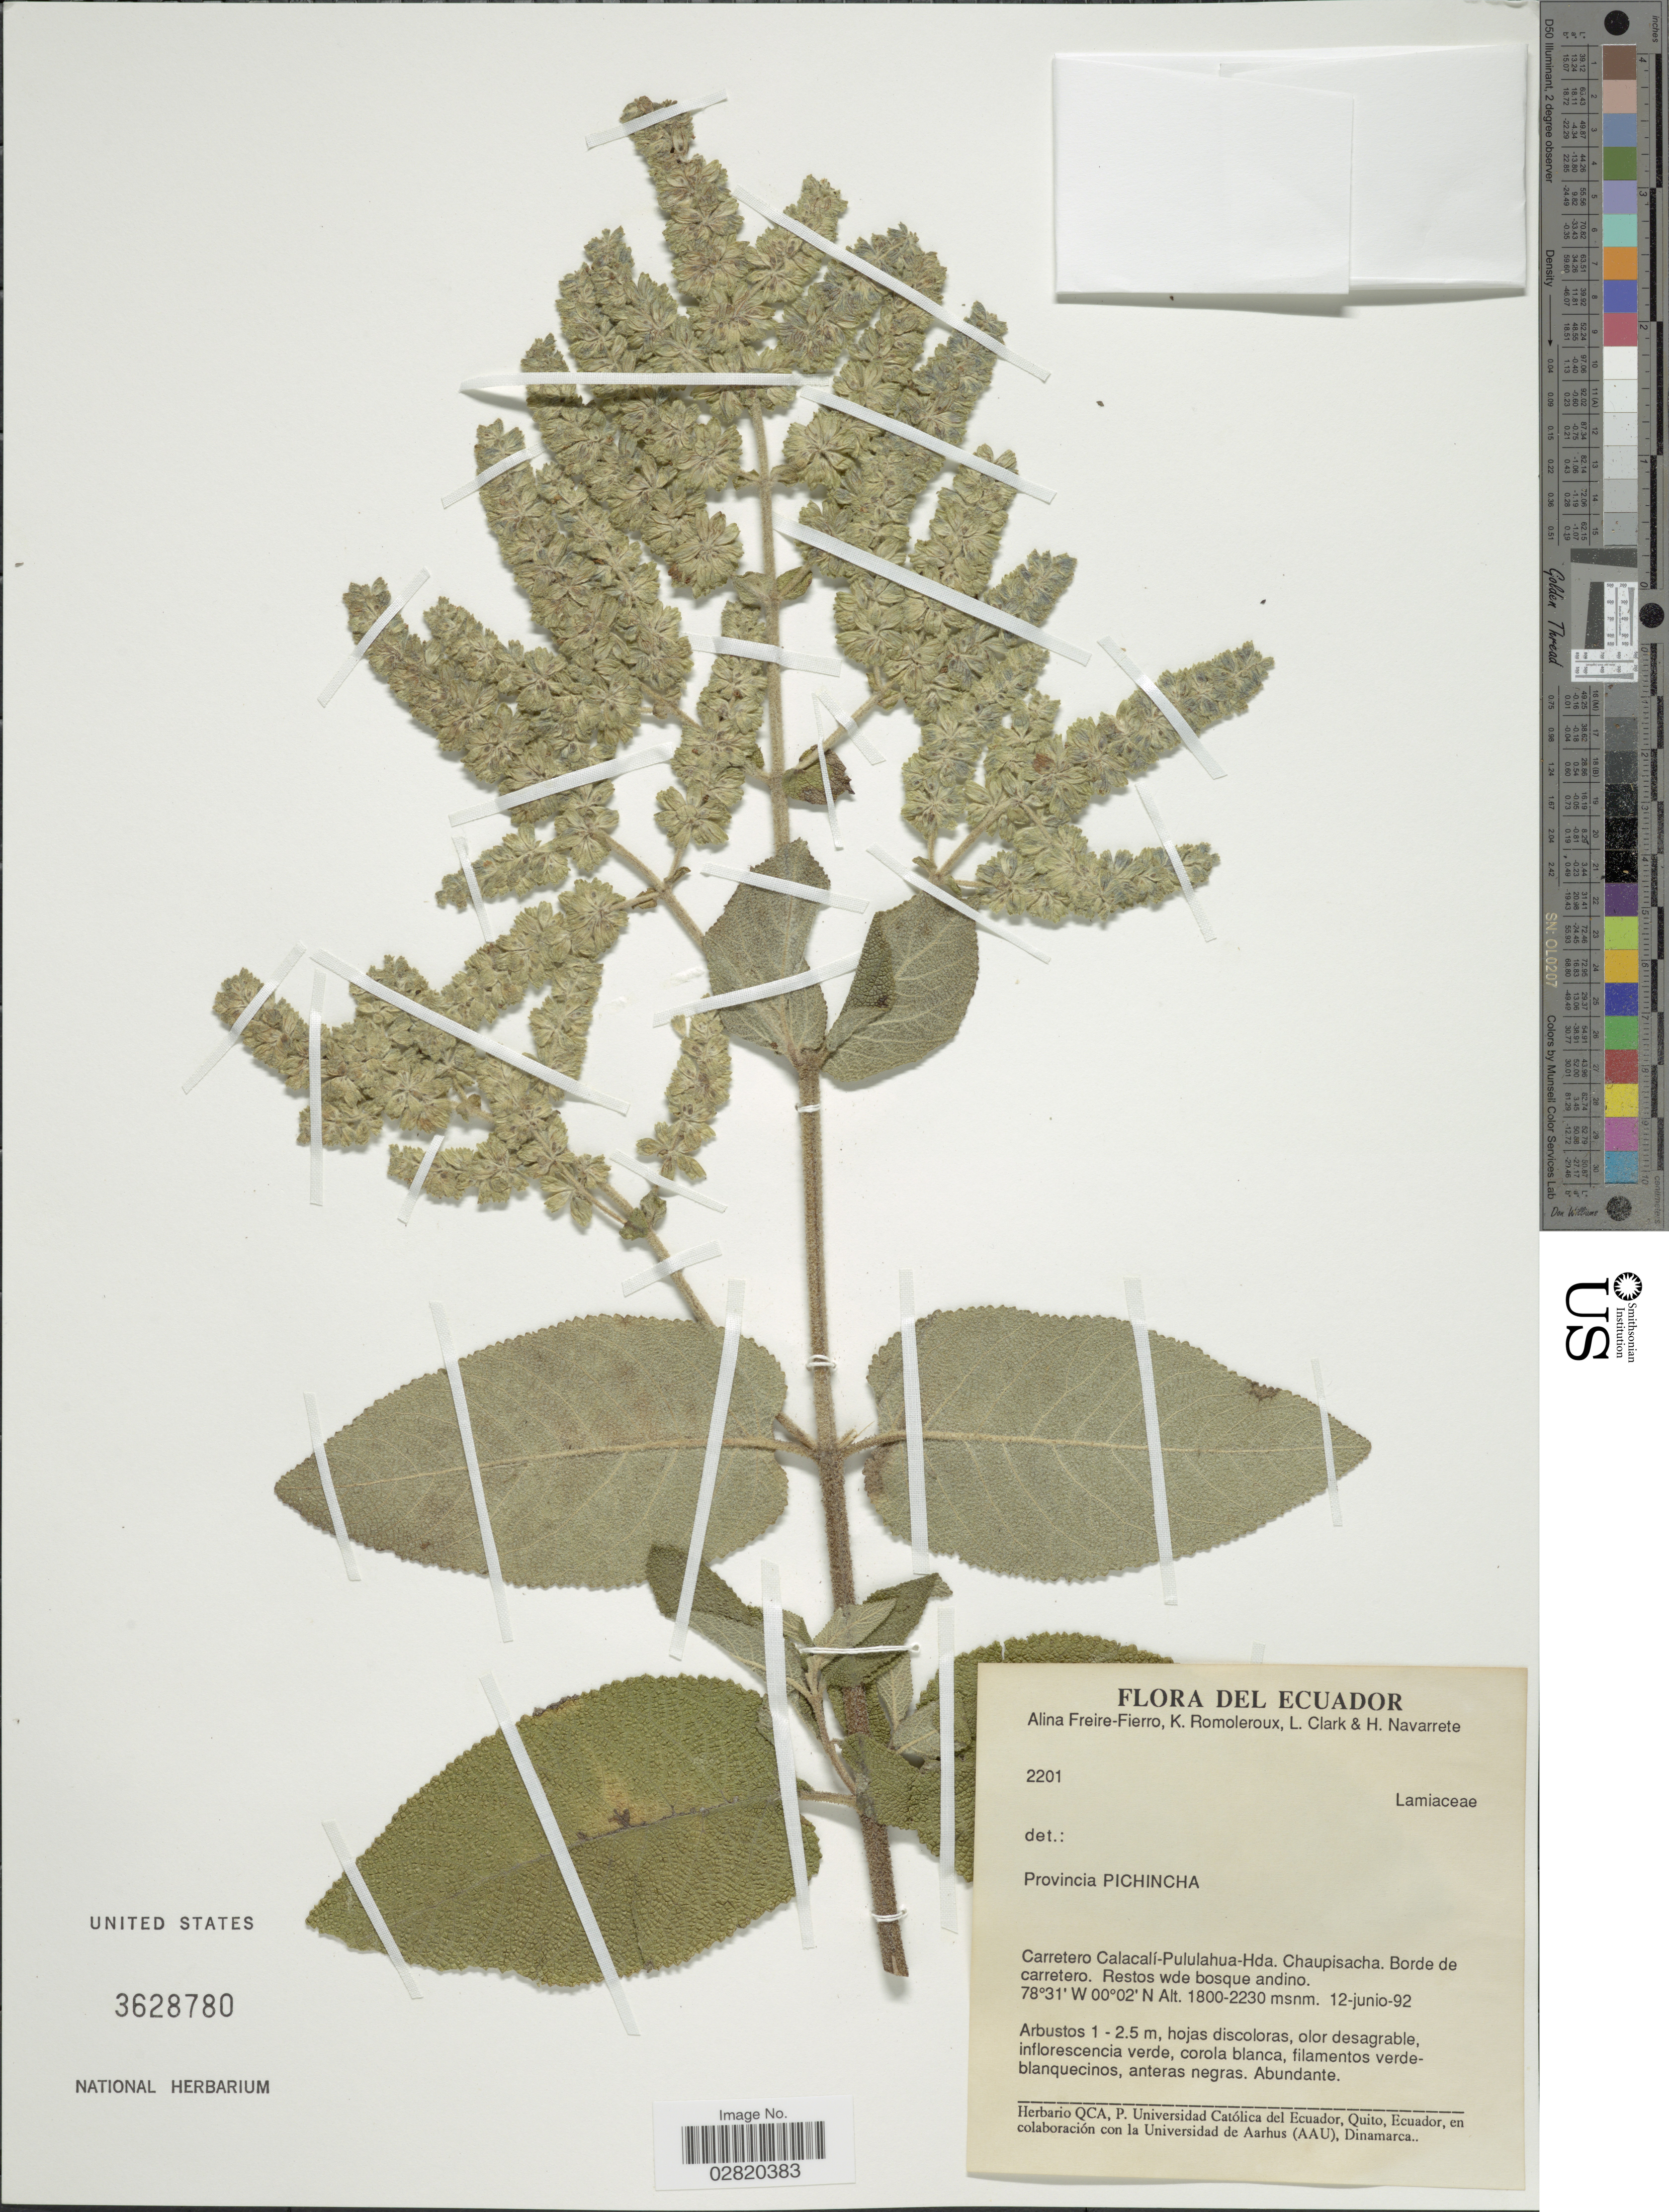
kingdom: Plantae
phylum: Tracheophyta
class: Magnoliopsida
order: Lamiales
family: Lamiaceae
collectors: A. Freire-Fierro, K. Romoleroux, L. Clark & H. Navarrete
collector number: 2201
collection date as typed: Transcribed d/m/y: 12/6/92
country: Ecuador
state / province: Pichincha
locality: Carretero Calacalí- Pululahua- Hda. Chaupisacha. Borde de carretero.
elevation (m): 1800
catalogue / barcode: US 3628780